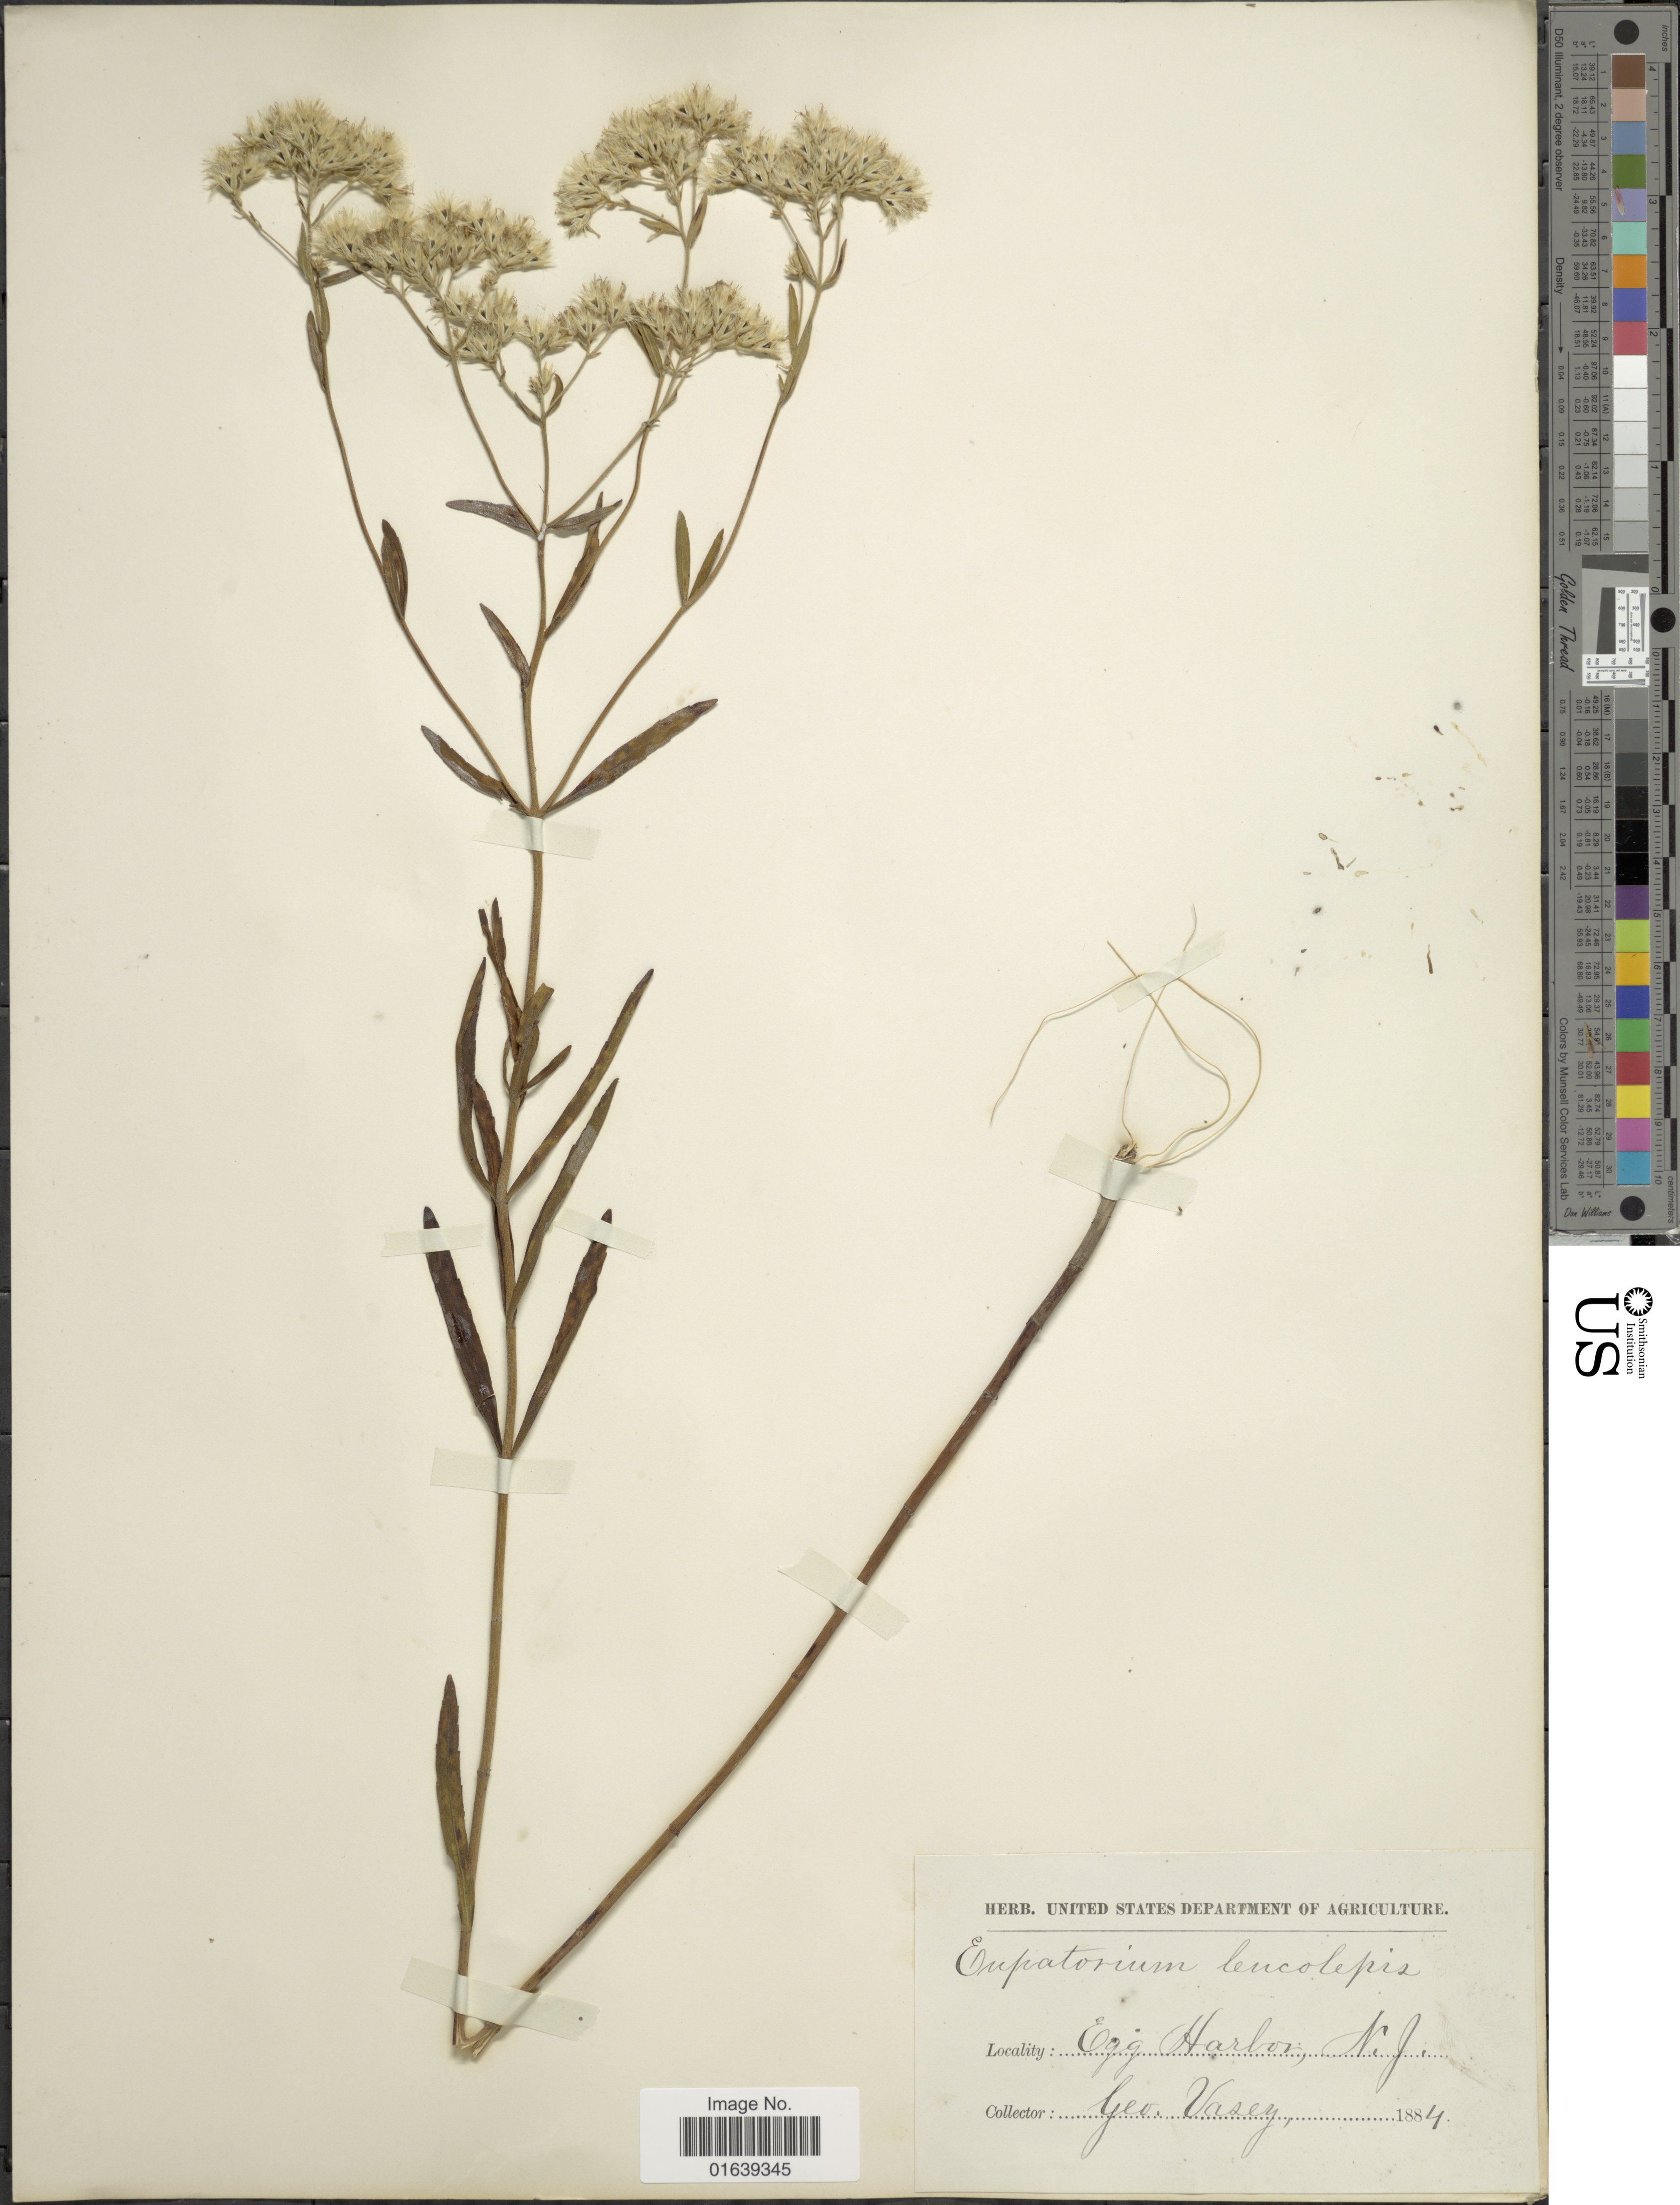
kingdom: Plantae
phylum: Tracheophyta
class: Magnoliopsida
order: Asterales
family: Asteraceae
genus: Eupatorium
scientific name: Eupatorium leucolepis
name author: (DC.) Torr. & A. Gray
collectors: G. Vasey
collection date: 1884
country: United States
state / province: New Jersey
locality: Egg Harbor, N. J